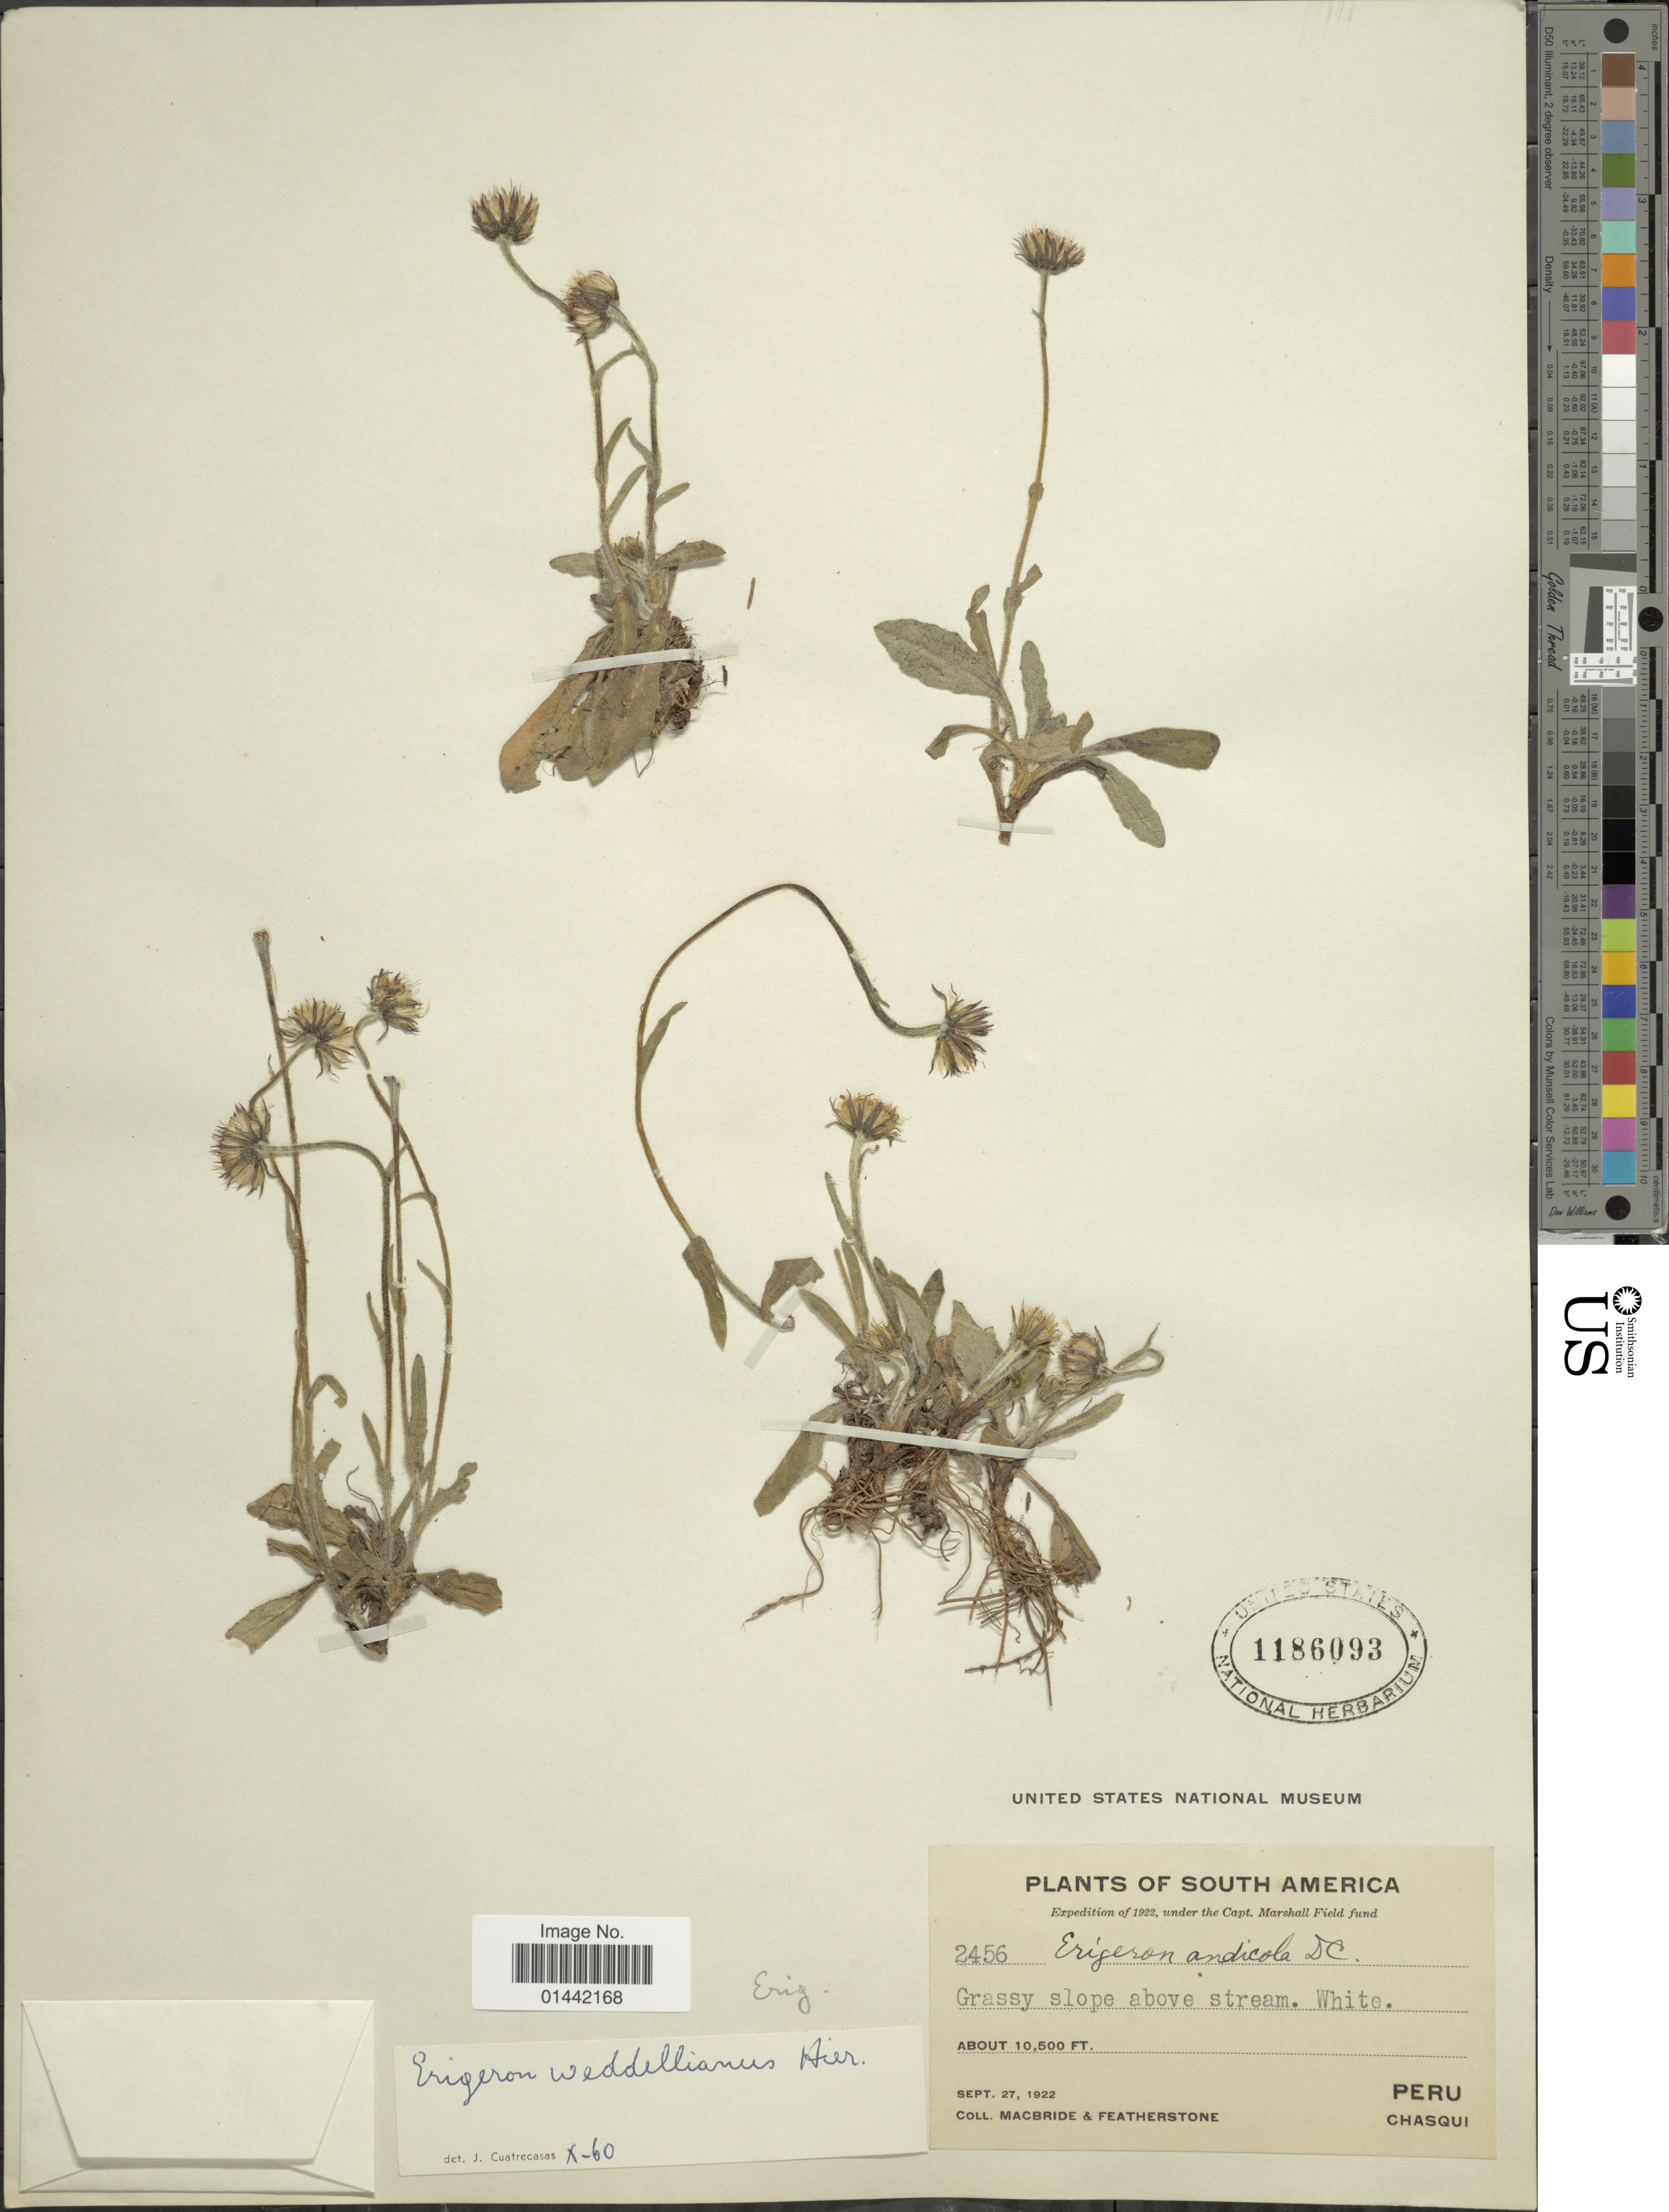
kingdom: Plantae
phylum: Tracheophyta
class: Magnoliopsida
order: Asterales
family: Asteraceae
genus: Erigeron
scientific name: Erigeron equadoriensis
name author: Hieron.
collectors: Macbride, -- & -. Featherstone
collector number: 2456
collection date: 1922-09-27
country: Peru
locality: South America, grassy slope above stream, Chasqui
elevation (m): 3200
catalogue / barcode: US 1186093